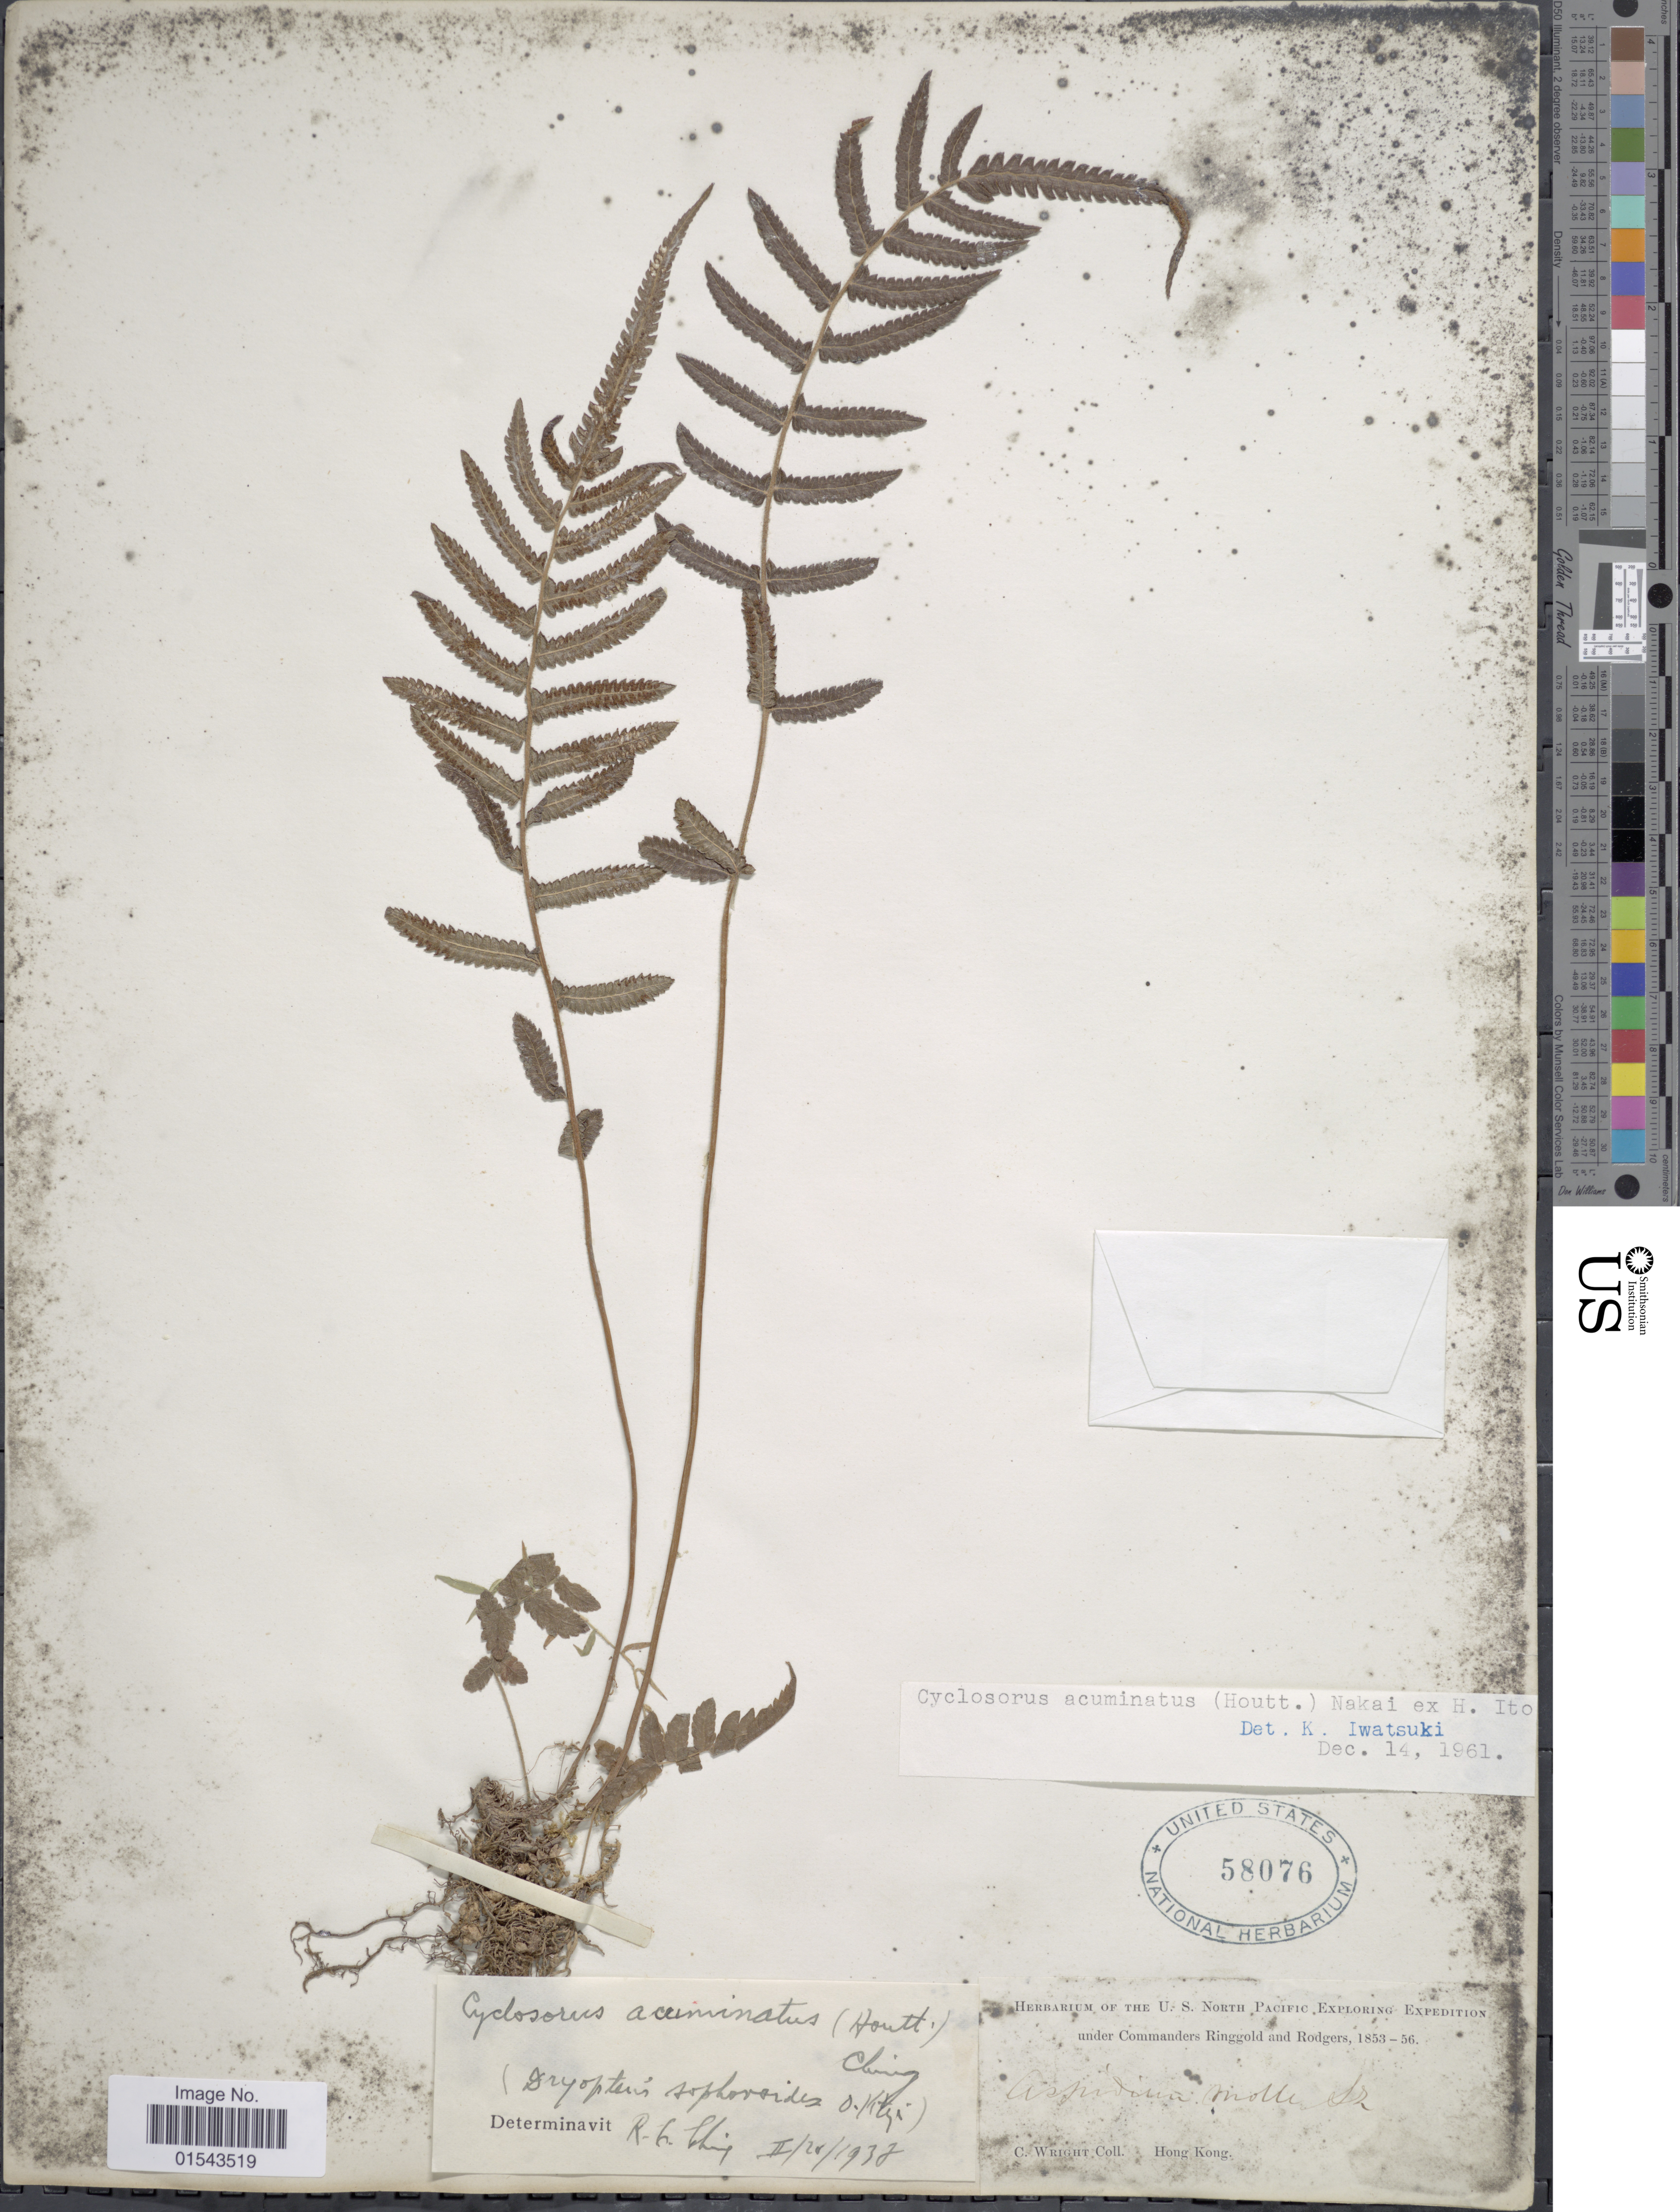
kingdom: Plantae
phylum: Tracheophyta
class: Polypodiopsida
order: Polypodiales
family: Thelypteridaceae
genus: Christella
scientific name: Christella acuminata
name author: (Houtt.) H. Lév.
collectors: C. Wright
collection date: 1853/1856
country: China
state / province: Hong Kong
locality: Hong Kong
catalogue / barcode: US 58076